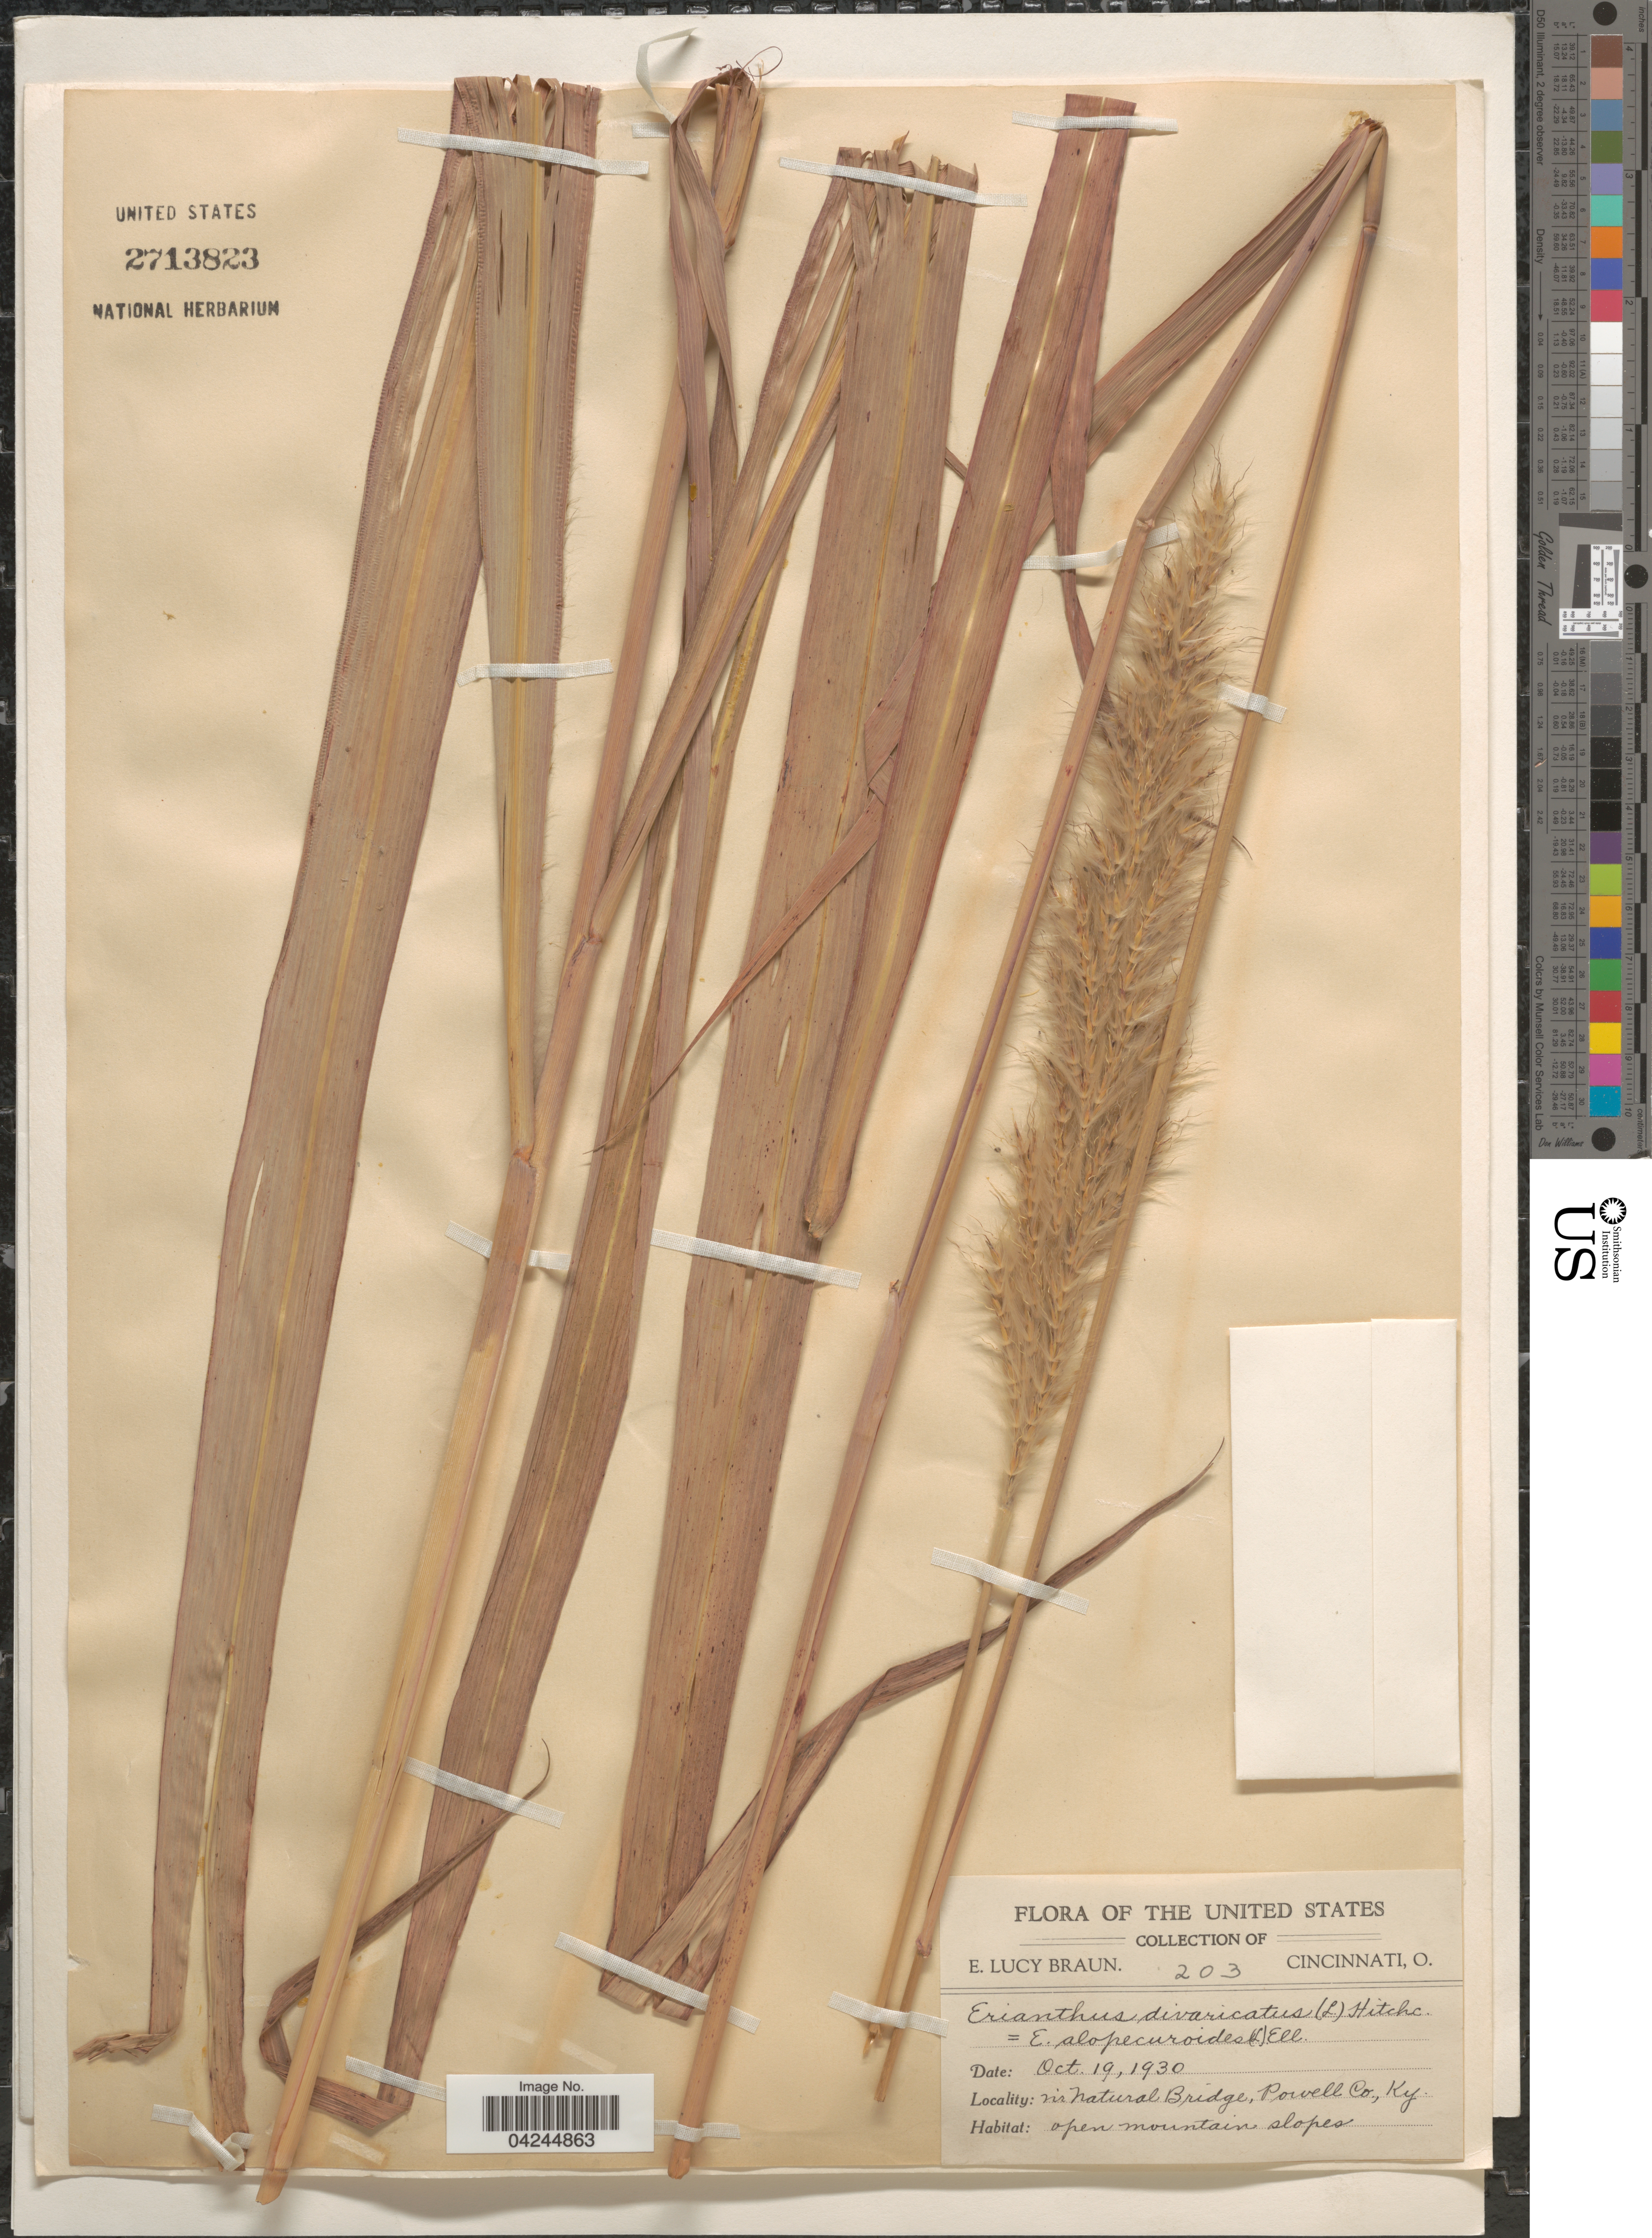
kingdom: Plantae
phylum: Tracheophyta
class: Liliopsida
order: Poales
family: Poaceae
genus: Erianthus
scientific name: Erianthus alopecuroides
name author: Elliott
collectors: E. L. Braun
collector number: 203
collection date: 1930-10-19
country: United States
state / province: Kentucky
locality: Nr Natural Bridge, Powell Co., Ky. Open mountain slopes.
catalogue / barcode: US 2713823